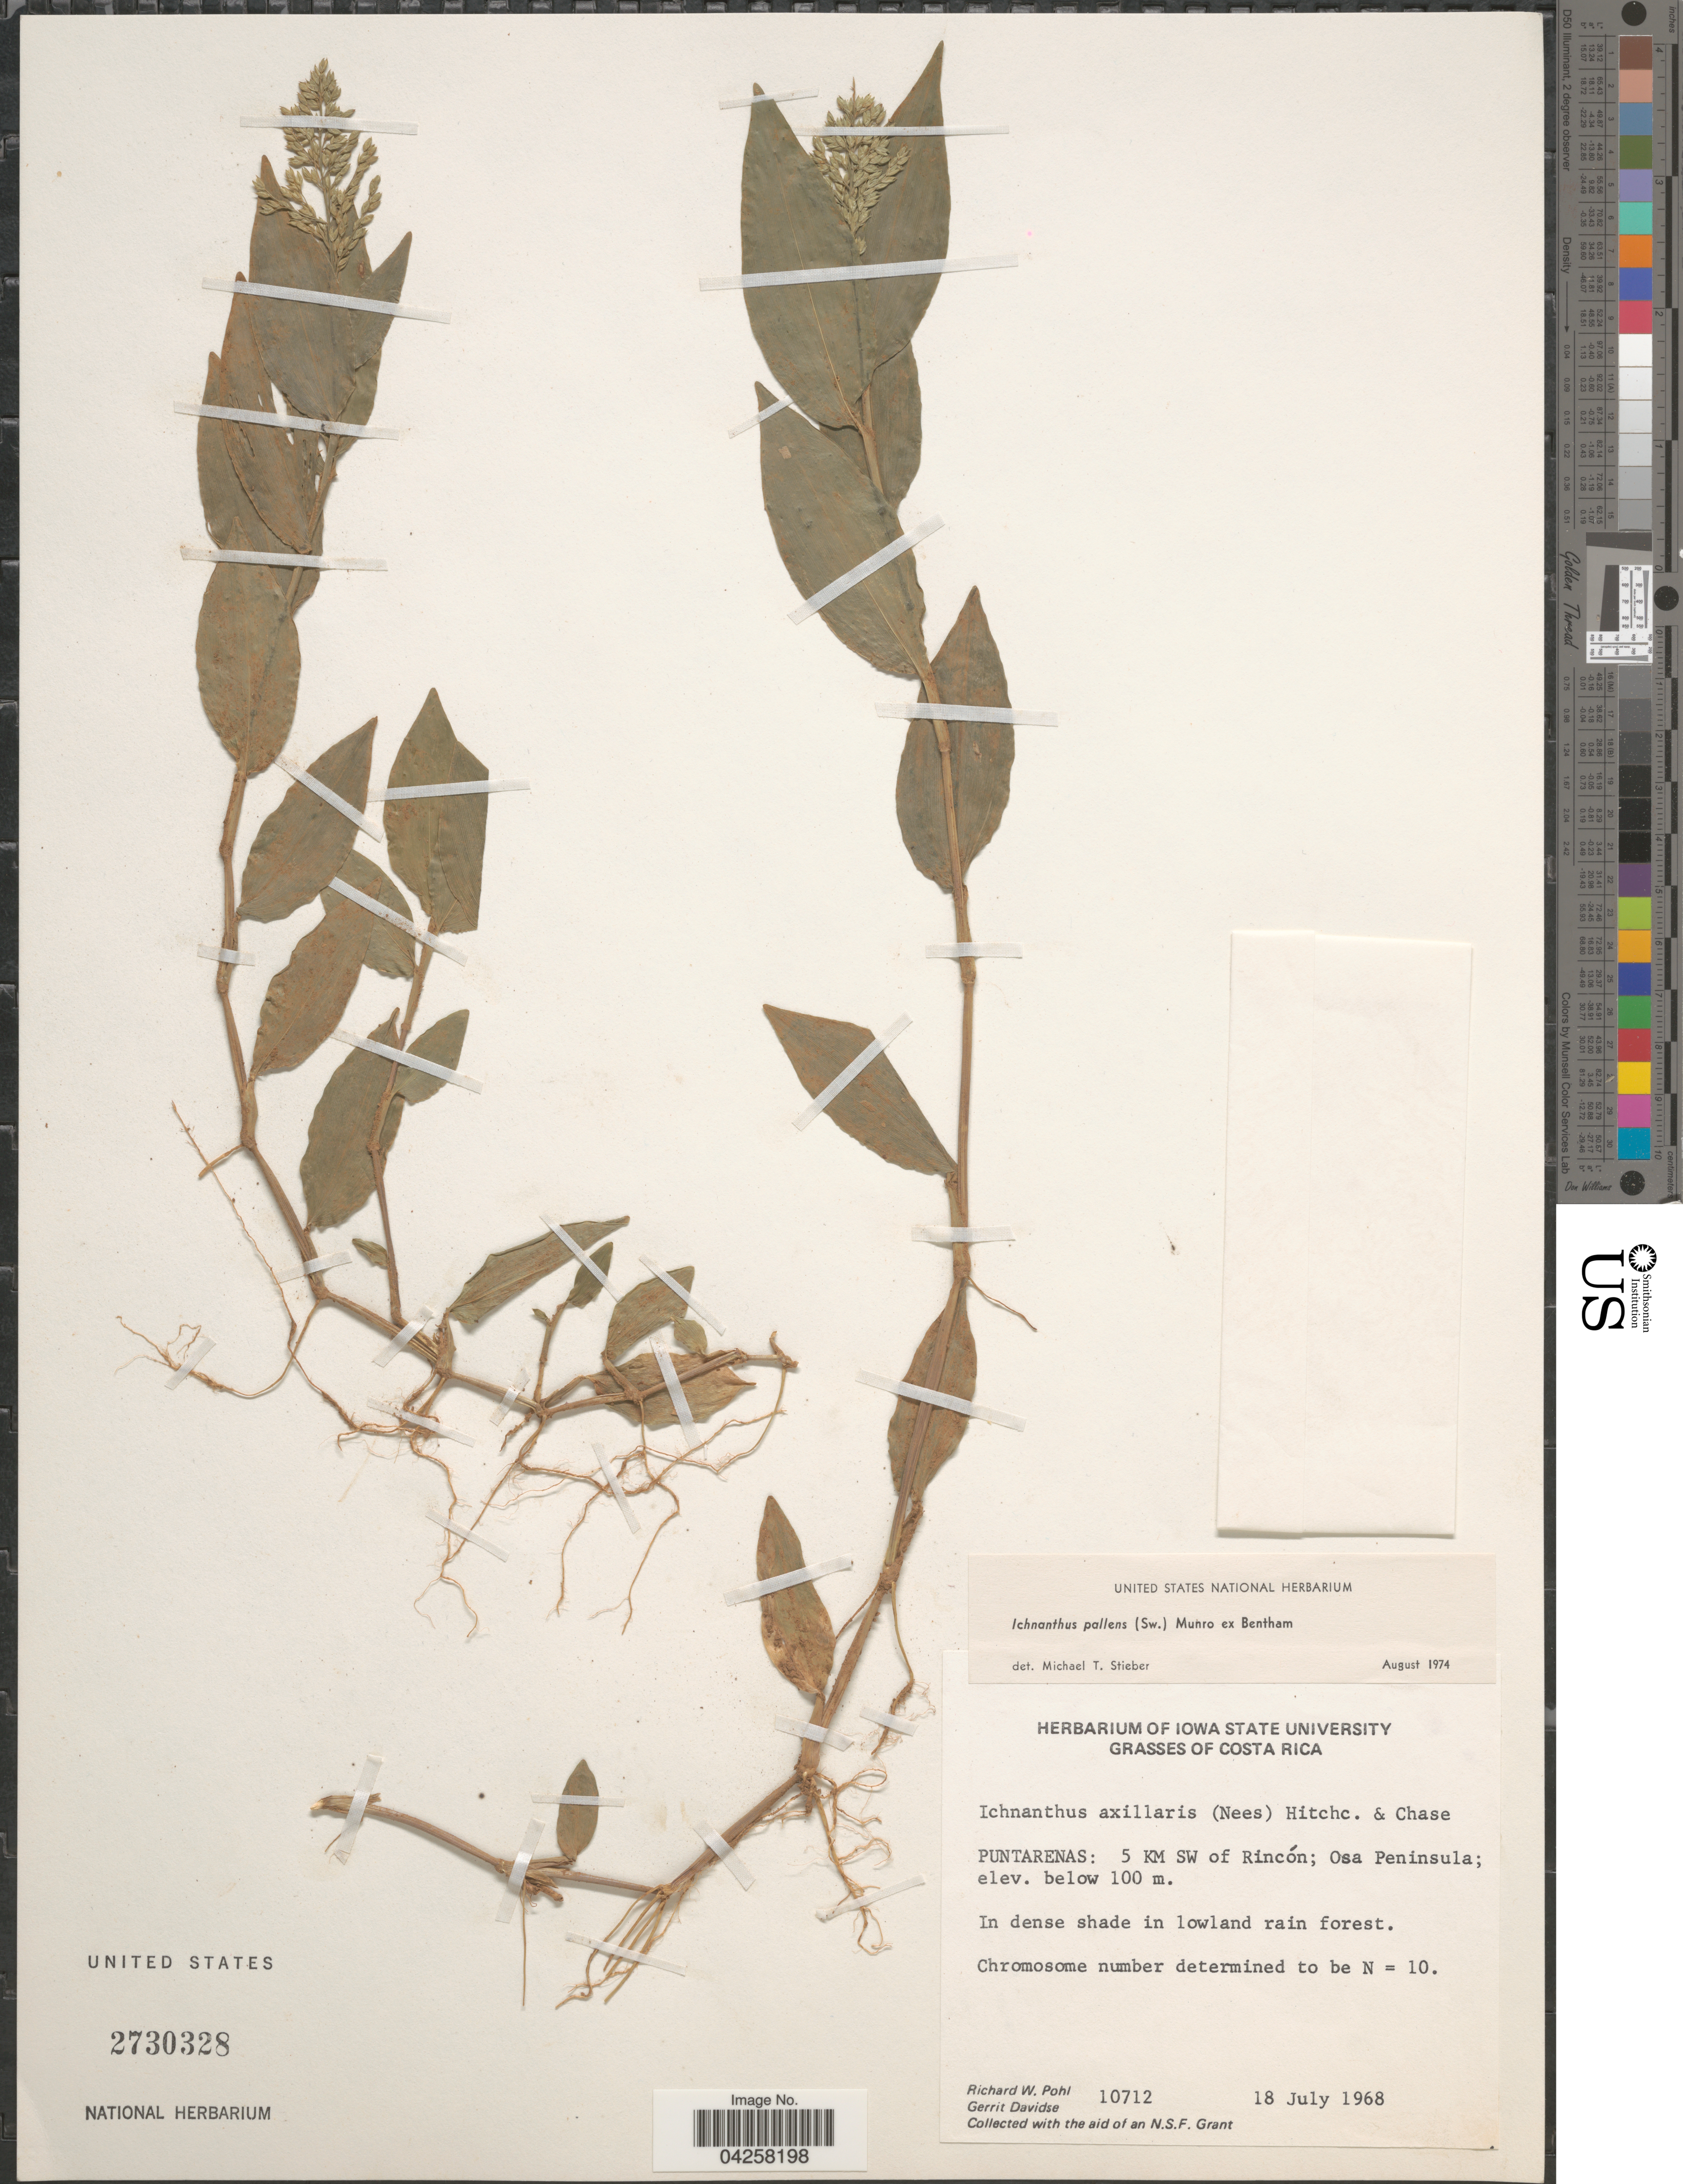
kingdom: Plantae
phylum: Tracheophyta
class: Liliopsida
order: Poales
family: Poaceae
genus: Ichnanthus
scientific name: Ichnanthus pallens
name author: (Sw.) Munro ex Benth.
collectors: R. W. Pohl & G. Davidse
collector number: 10712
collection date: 1968-07-18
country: Costa Rica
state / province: Puntarenas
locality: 5 KM SW of Rincón; Osa Peninsula.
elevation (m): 100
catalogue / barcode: US 2730328